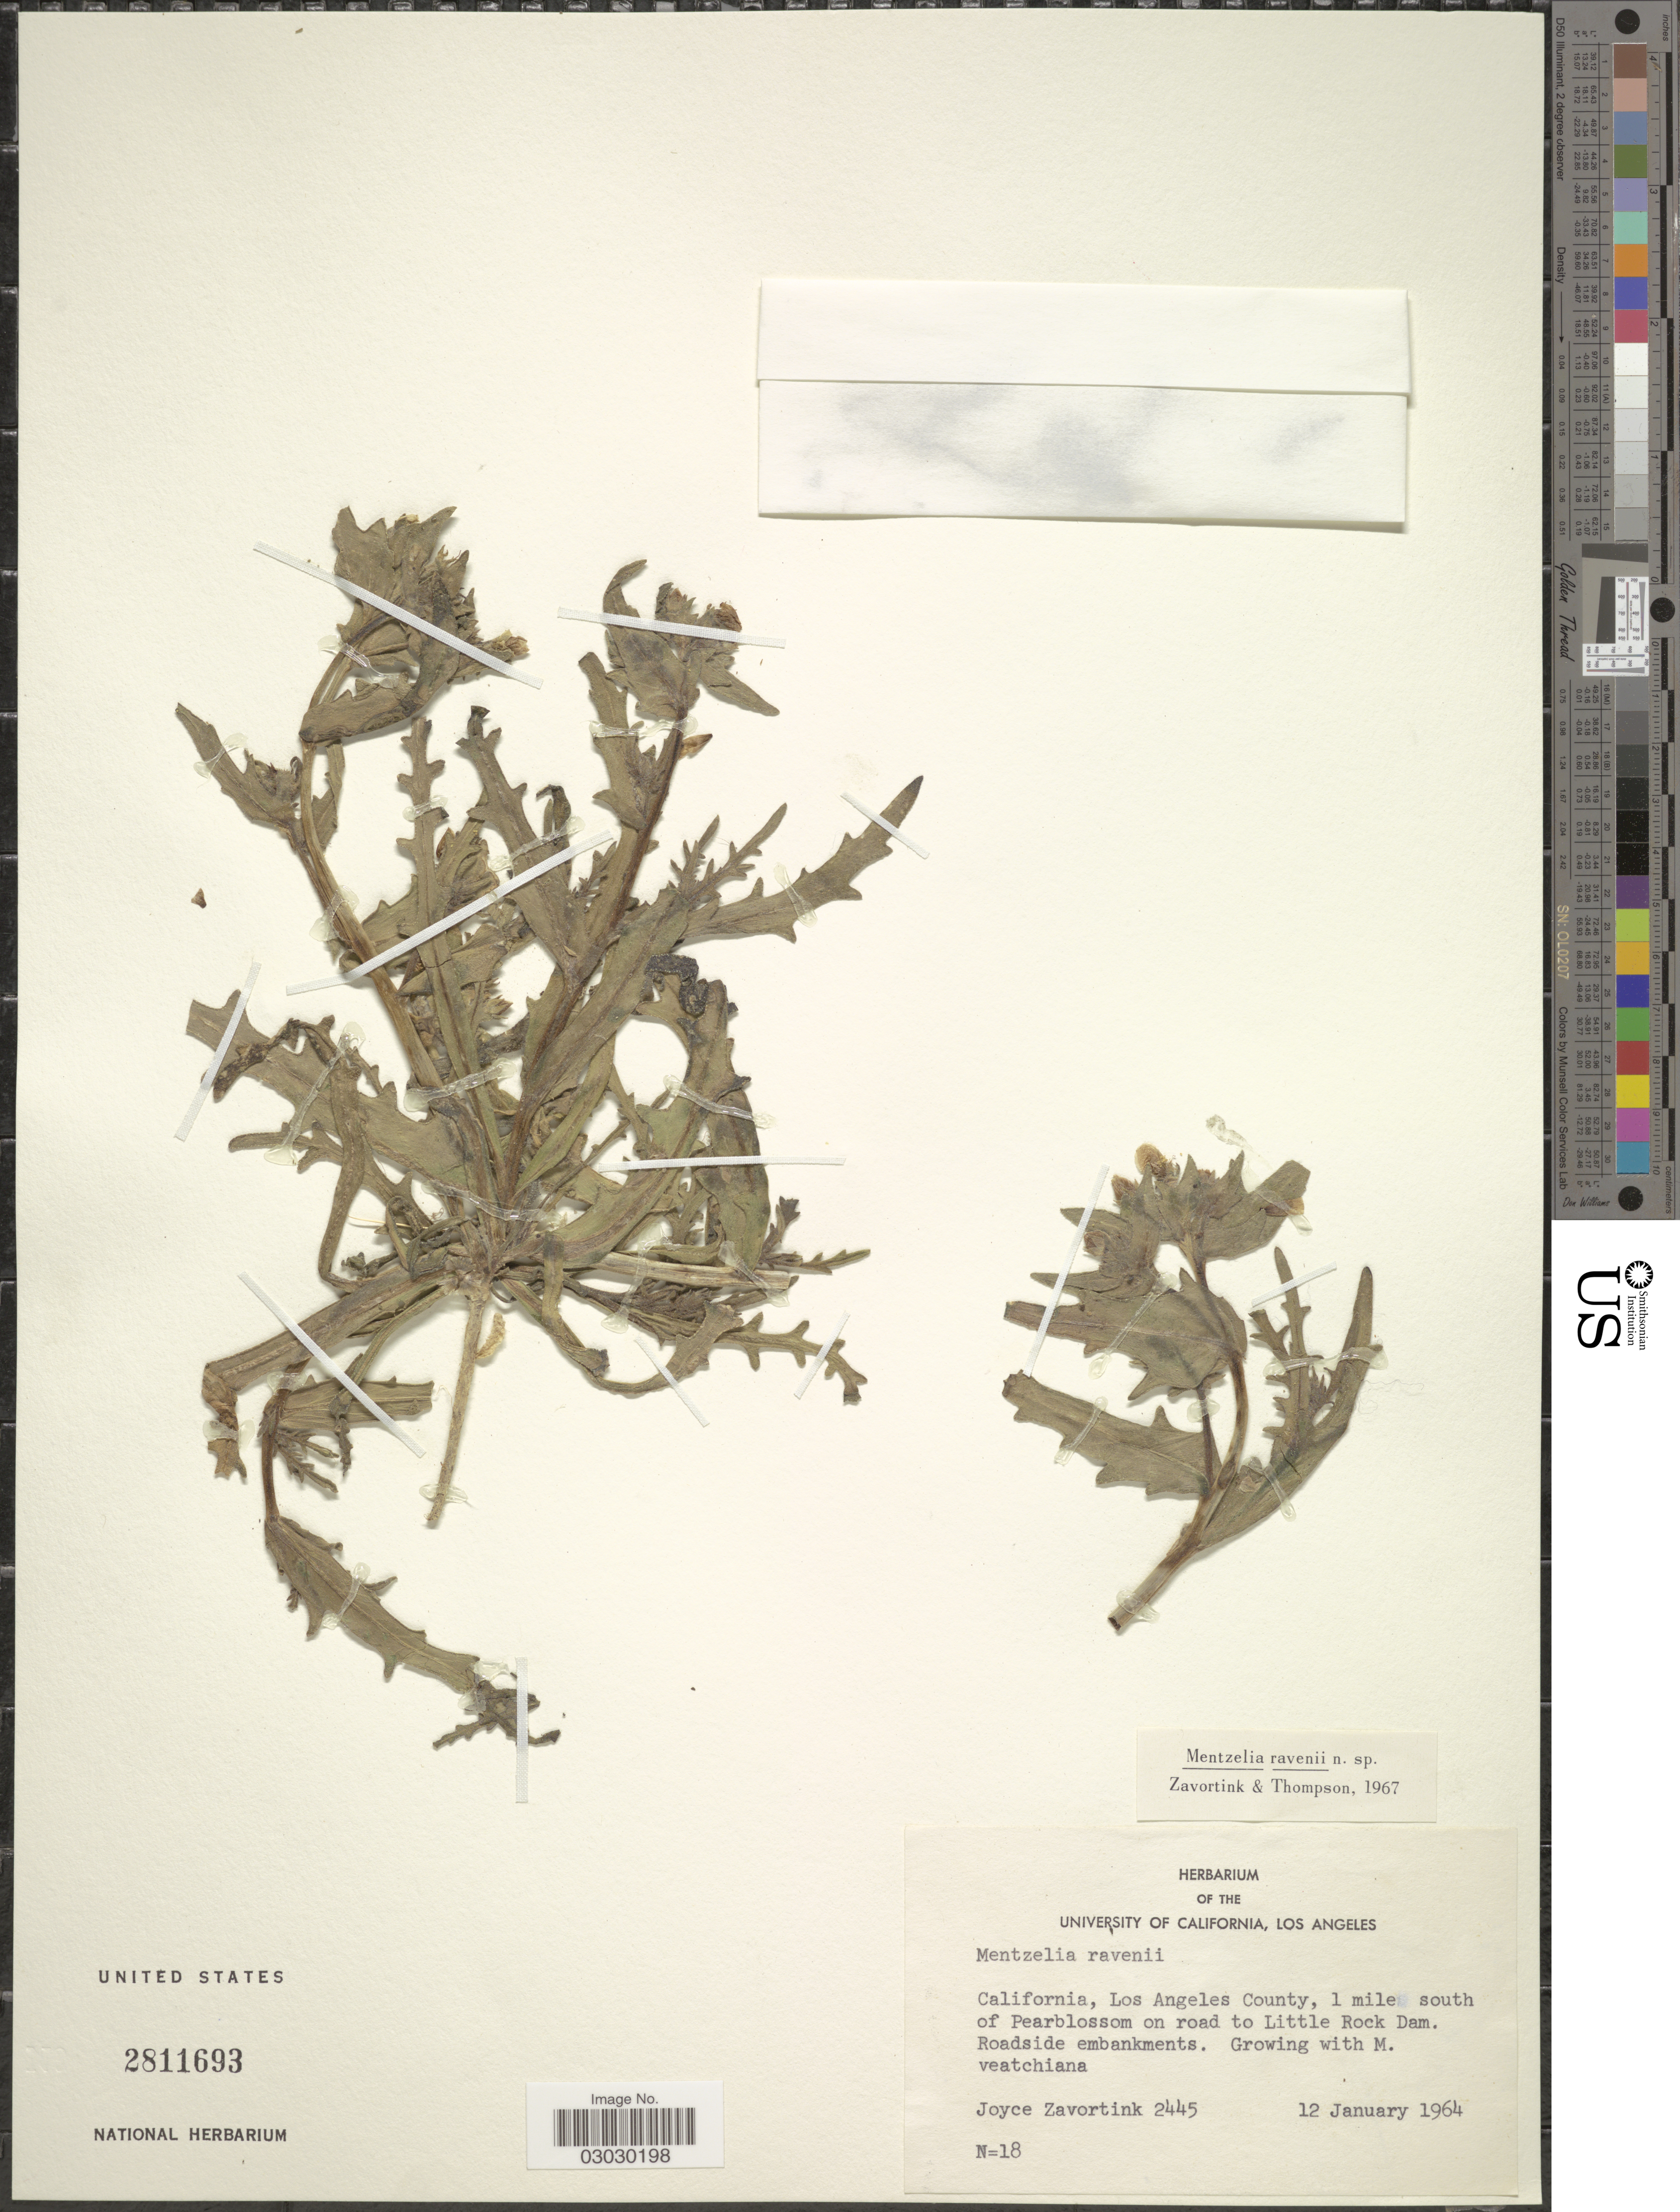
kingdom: Plantae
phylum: Tracheophyta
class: Magnoliopsida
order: Cornales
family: Loasaceae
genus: Mentzelia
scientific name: Mentzelia ravenii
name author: H.J. Thomps. & J.E. Roberts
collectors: J. Zavortink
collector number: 2445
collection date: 1964-01-12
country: United States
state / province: California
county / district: Los Angeles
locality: Los Angeles County, 1 mile south of Pearblossom on road to Little Rock dam, Roadside embankments.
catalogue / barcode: US 2811693